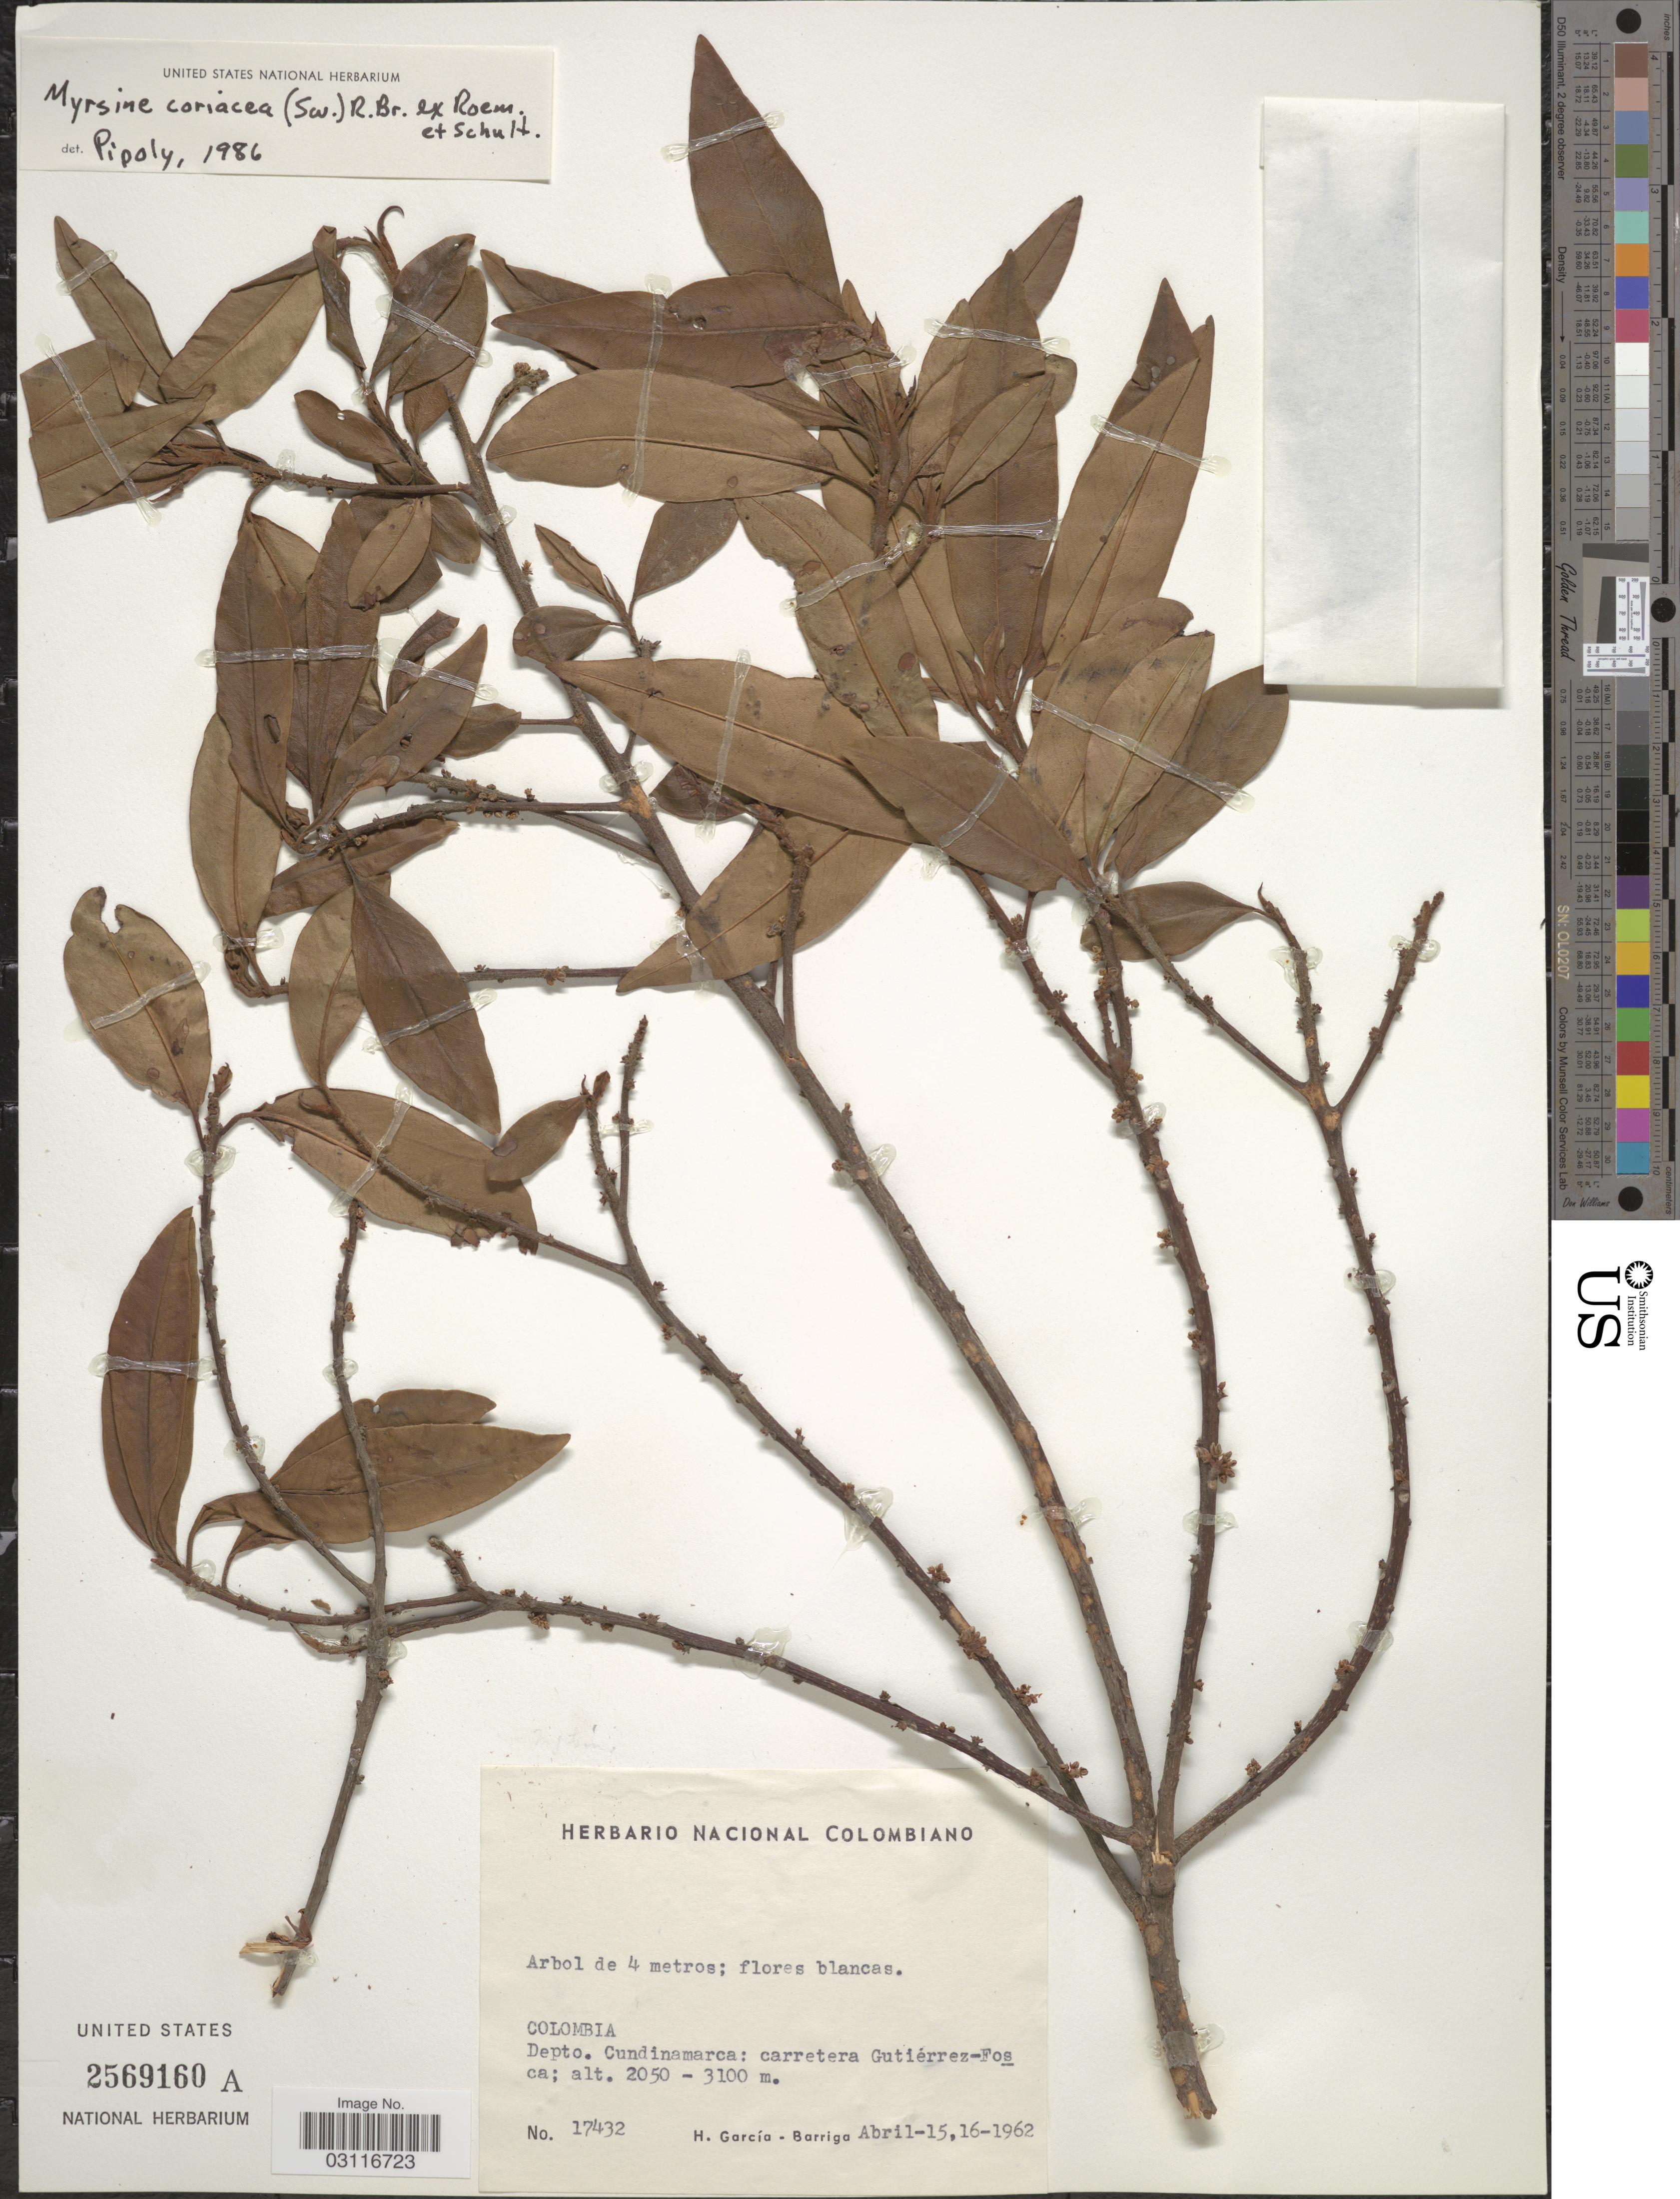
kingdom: Plantae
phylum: Tracheophyta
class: Magnoliopsida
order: Ericales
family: Primulaceae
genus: Myrsine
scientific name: Myrsine coriacea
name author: (Sw.) R. Br. ex Roem. & Schult.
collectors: H. García Barriga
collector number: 17432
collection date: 1962-04-15/1962-04-16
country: Colombia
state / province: Cundinamarca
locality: Depto. Cundinamarca: carretera Gutiérrez-Fosca.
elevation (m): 2050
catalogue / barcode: US 2569160A